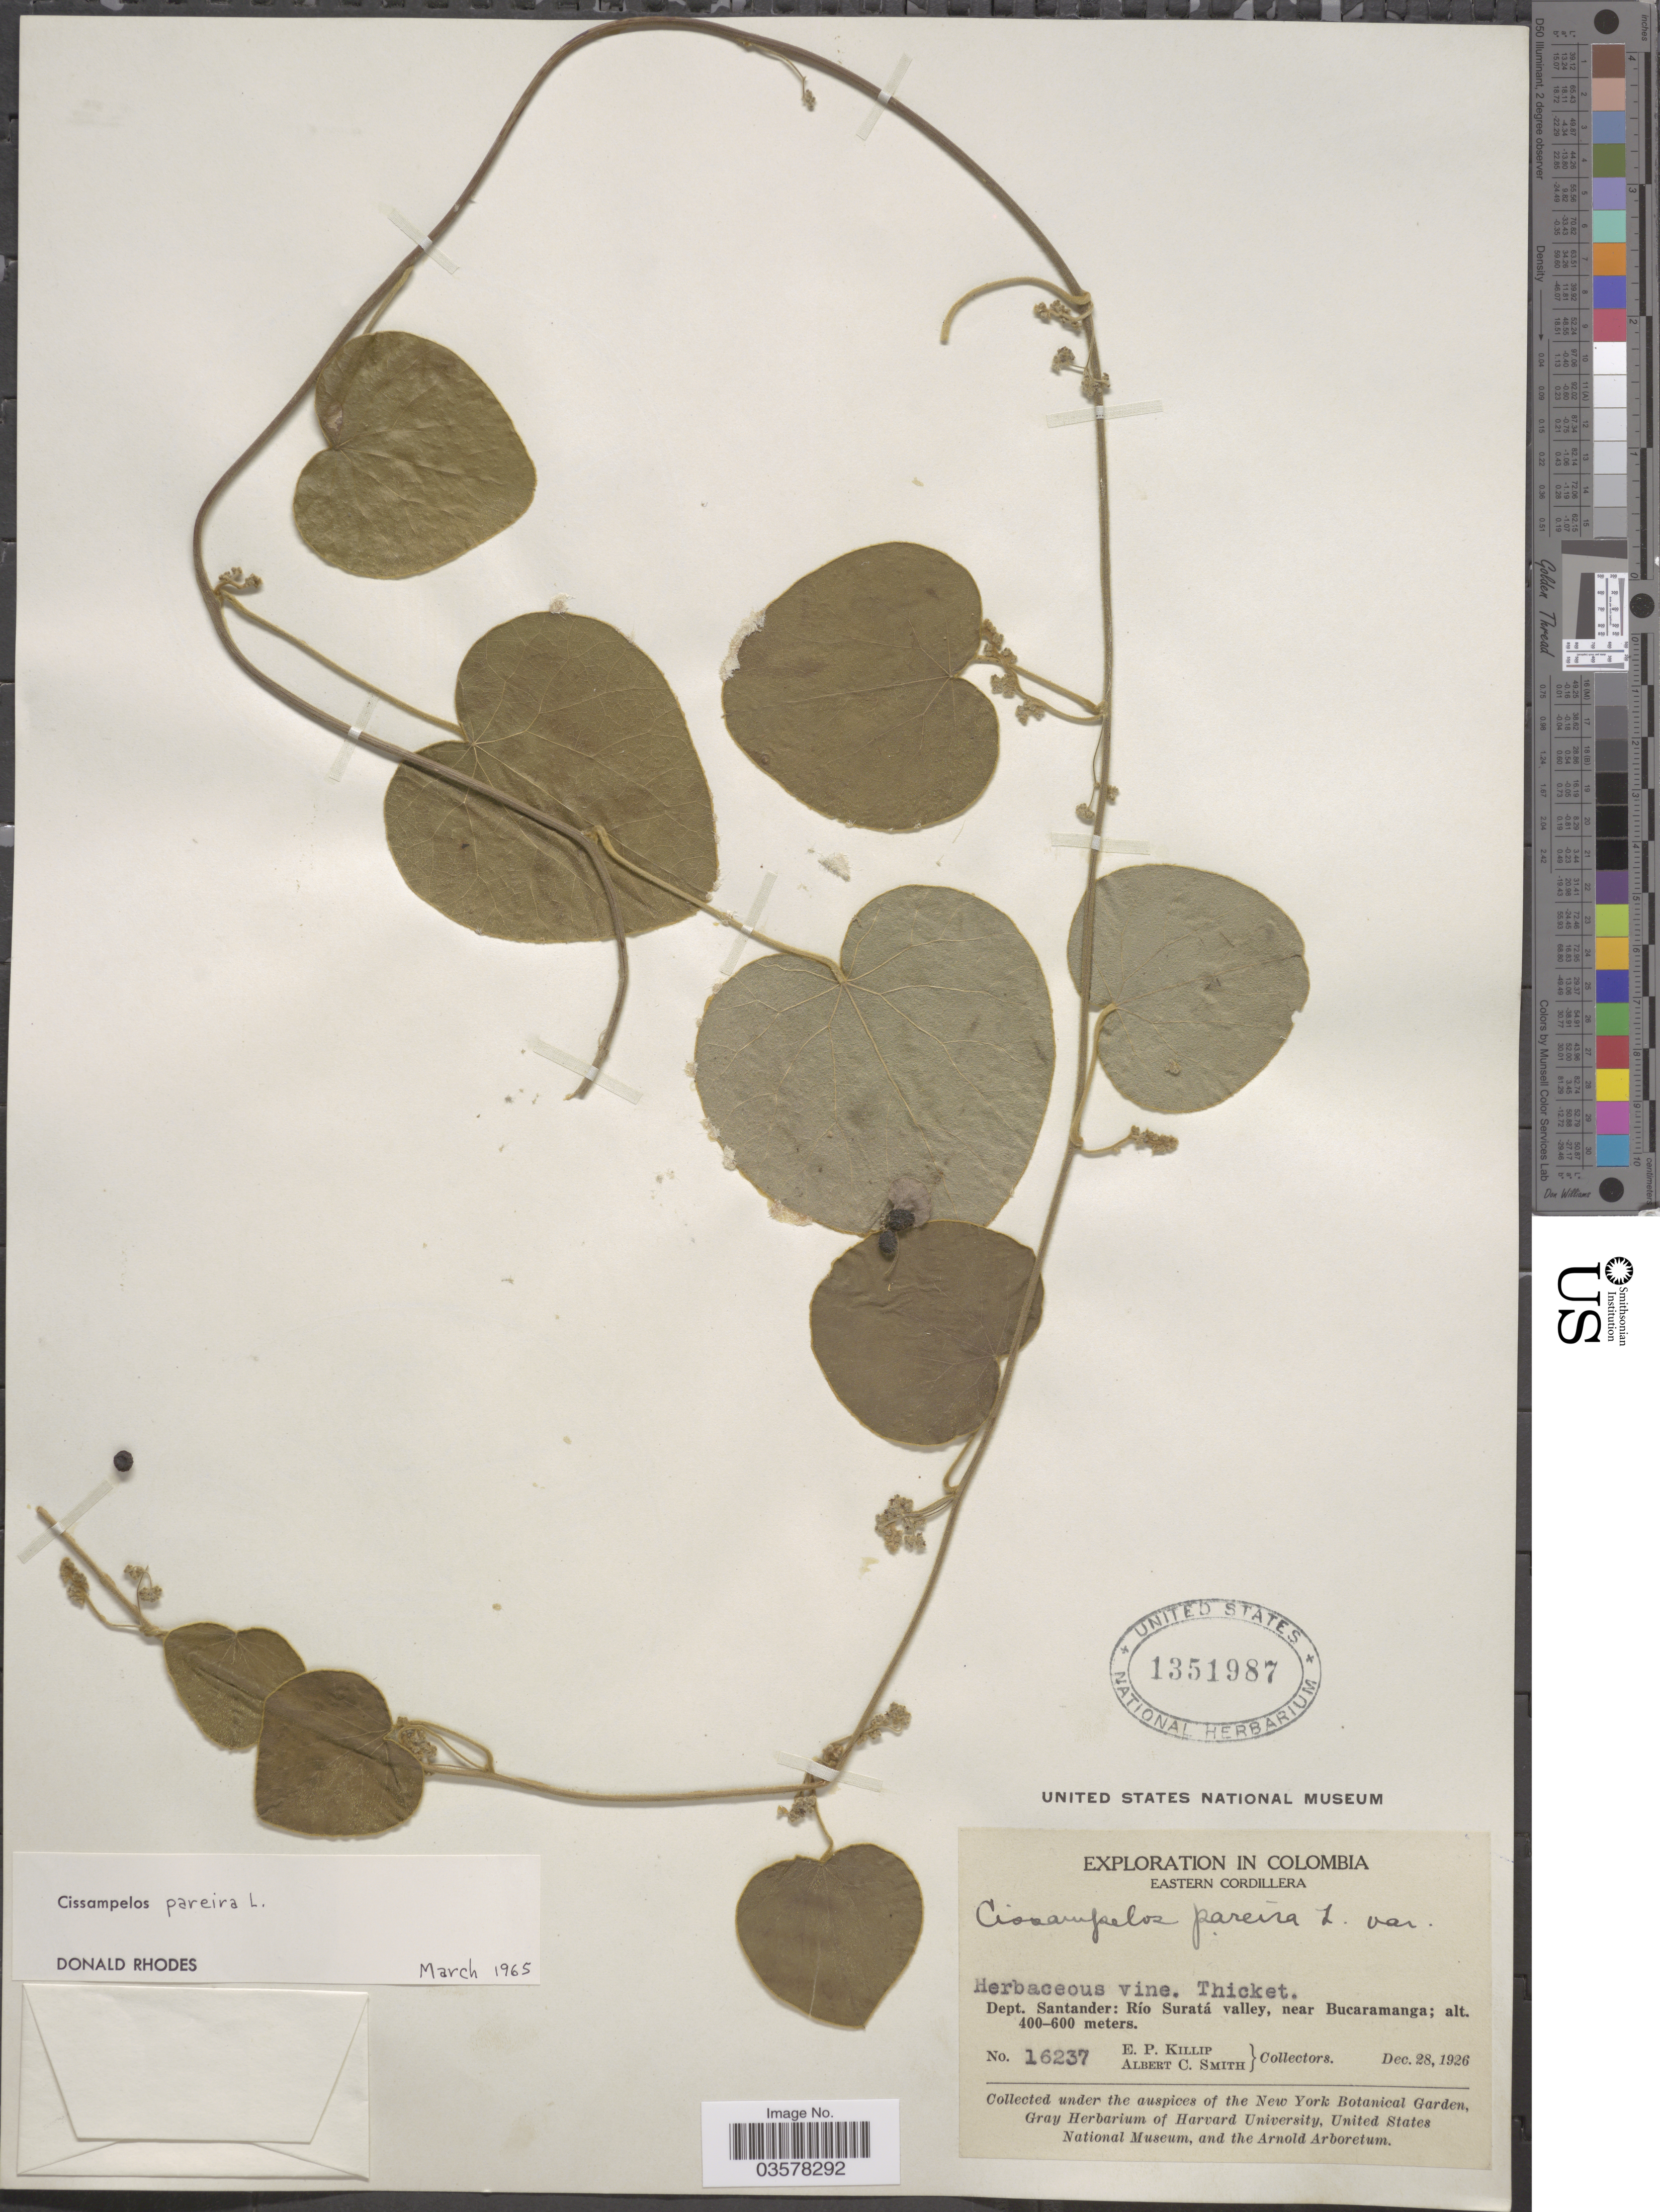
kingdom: Plantae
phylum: Tracheophyta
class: Magnoliopsida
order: Ranunculales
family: Menispermaceae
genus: Cissampelos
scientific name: Cissampelos pareira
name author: L.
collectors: E. P. Killip & A. C. Smith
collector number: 16237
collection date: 1926-12-28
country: Colombia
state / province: Santander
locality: Eastern Cordillera. Dept. Santander: Río Suratá valley, near Bucaramanga.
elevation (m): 400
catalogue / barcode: US 1351987